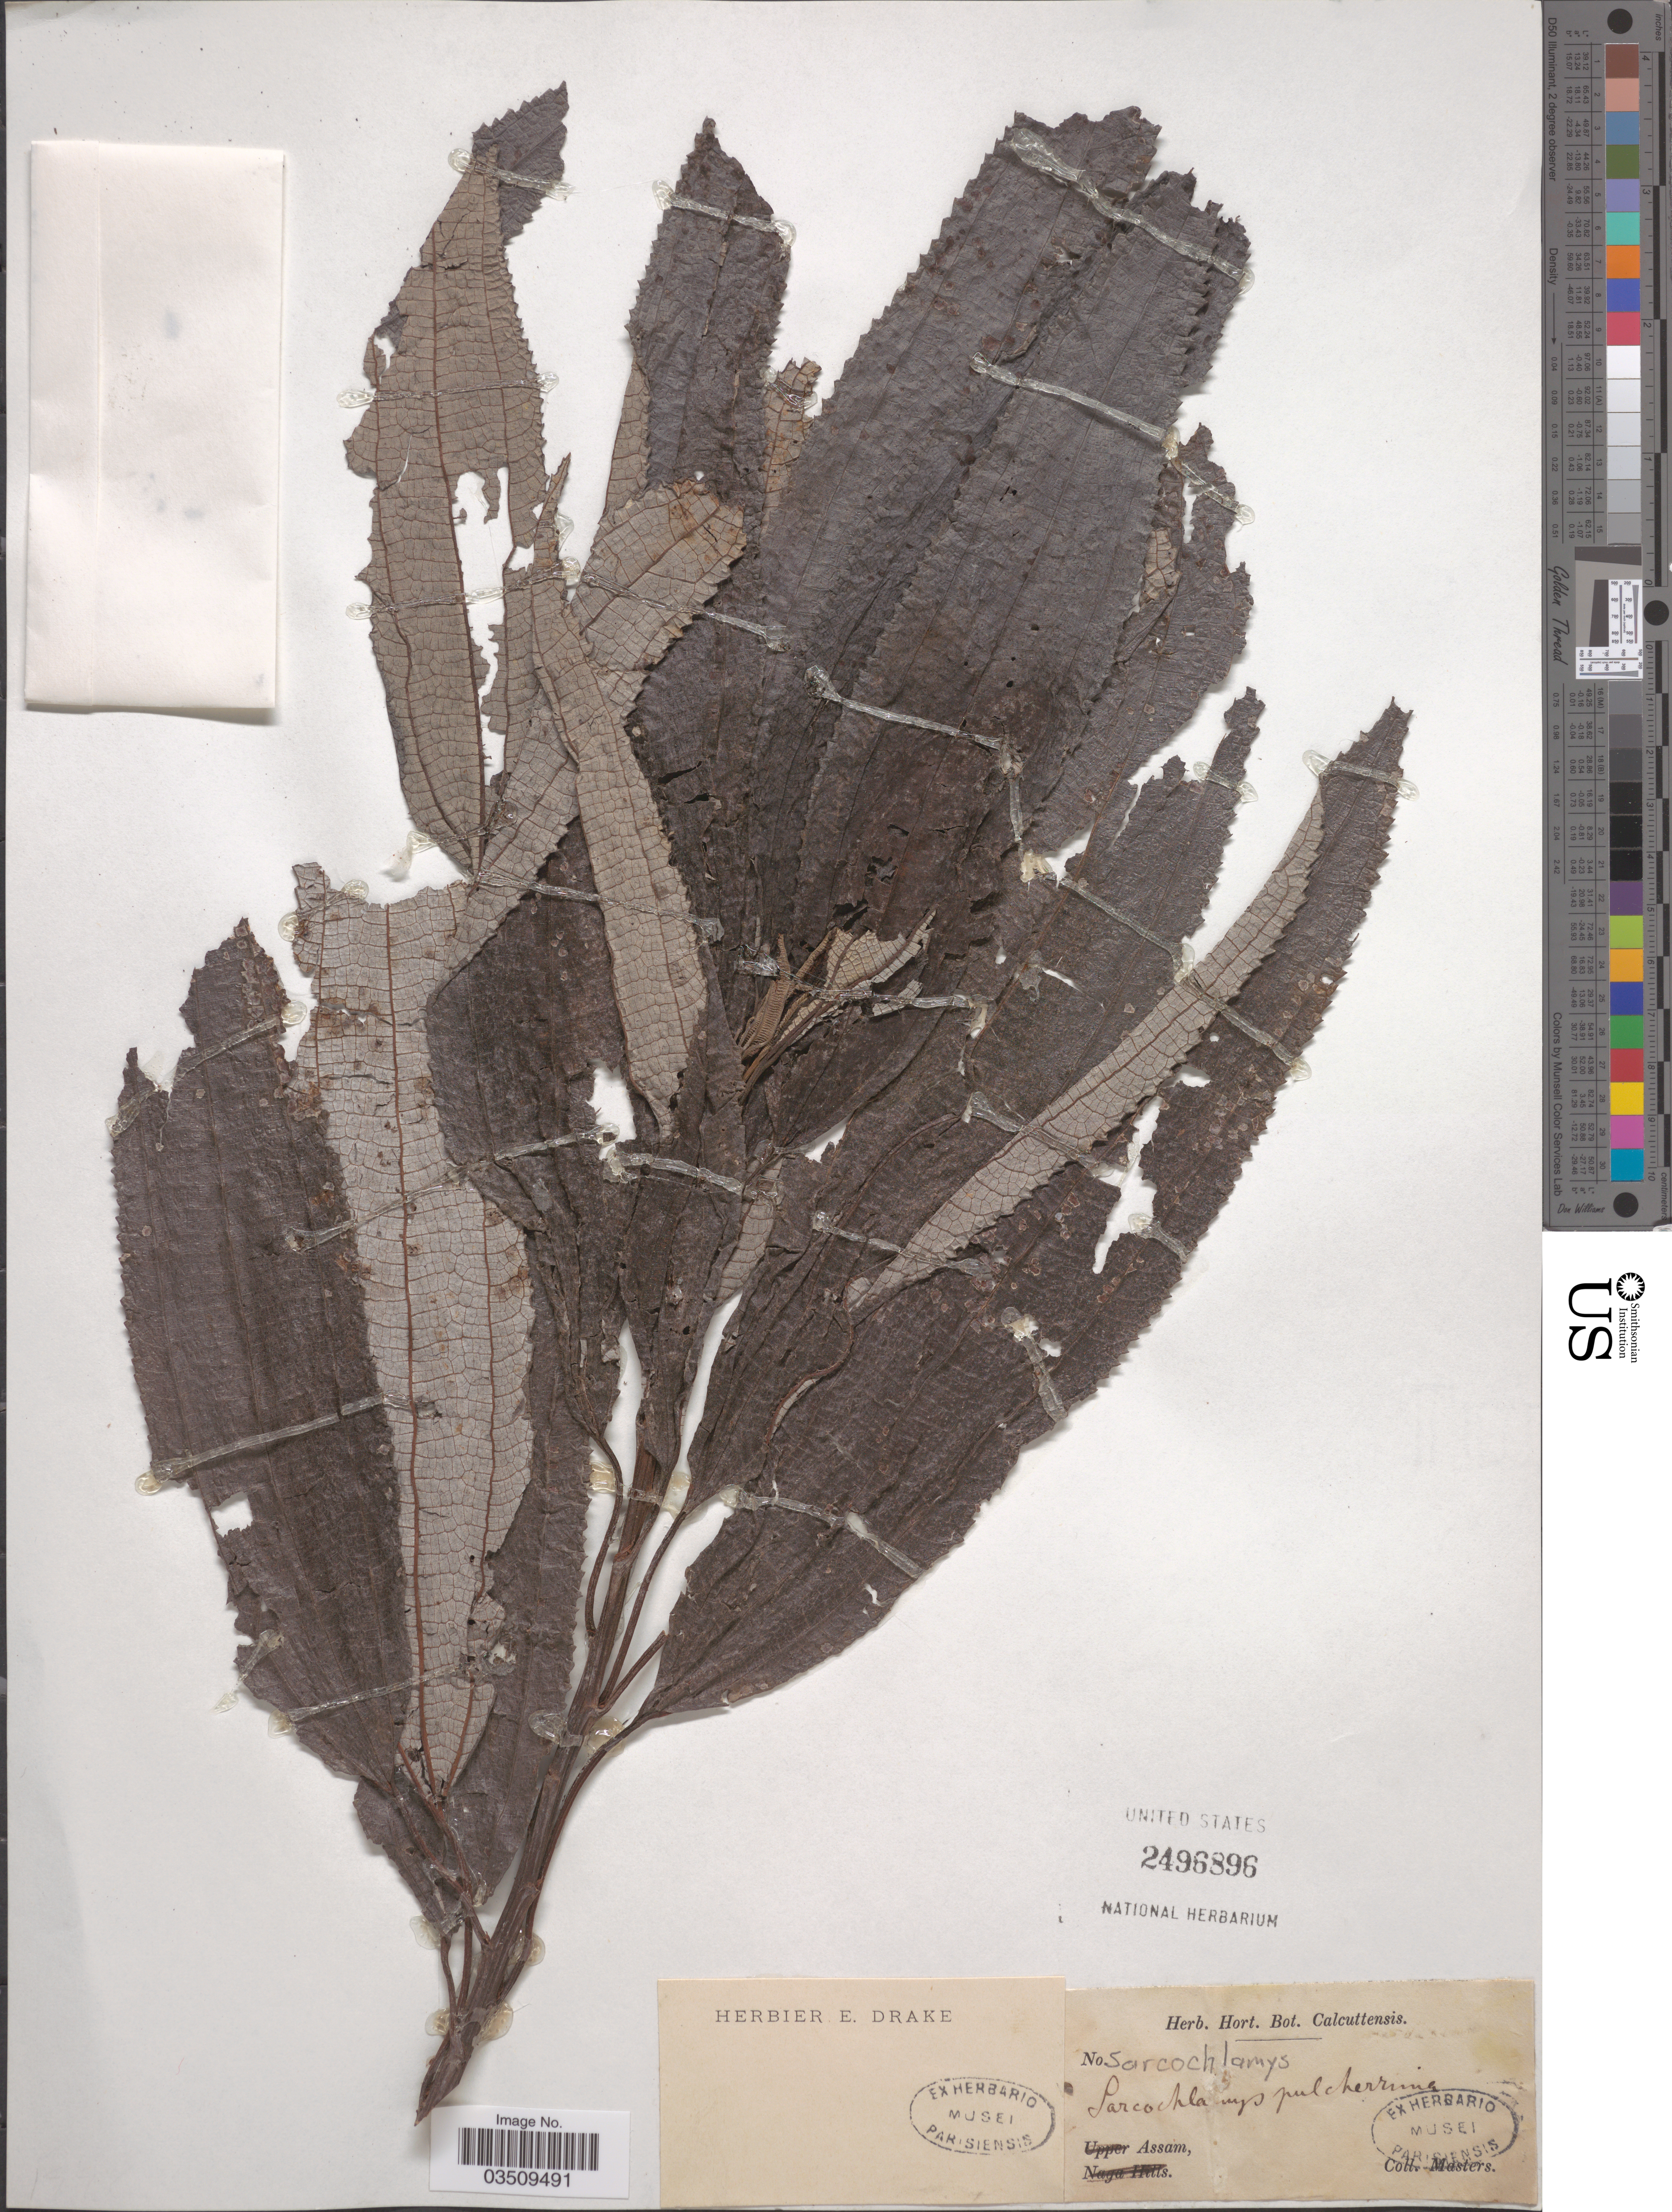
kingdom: Plantae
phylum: Tracheophyta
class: Magnoliopsida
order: Rosales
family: Urticaceae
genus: Sarcochlamys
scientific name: Sarcochlamys pulcherrima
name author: Gaudich.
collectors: Masters, --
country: India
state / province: Assam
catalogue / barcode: US 2496896